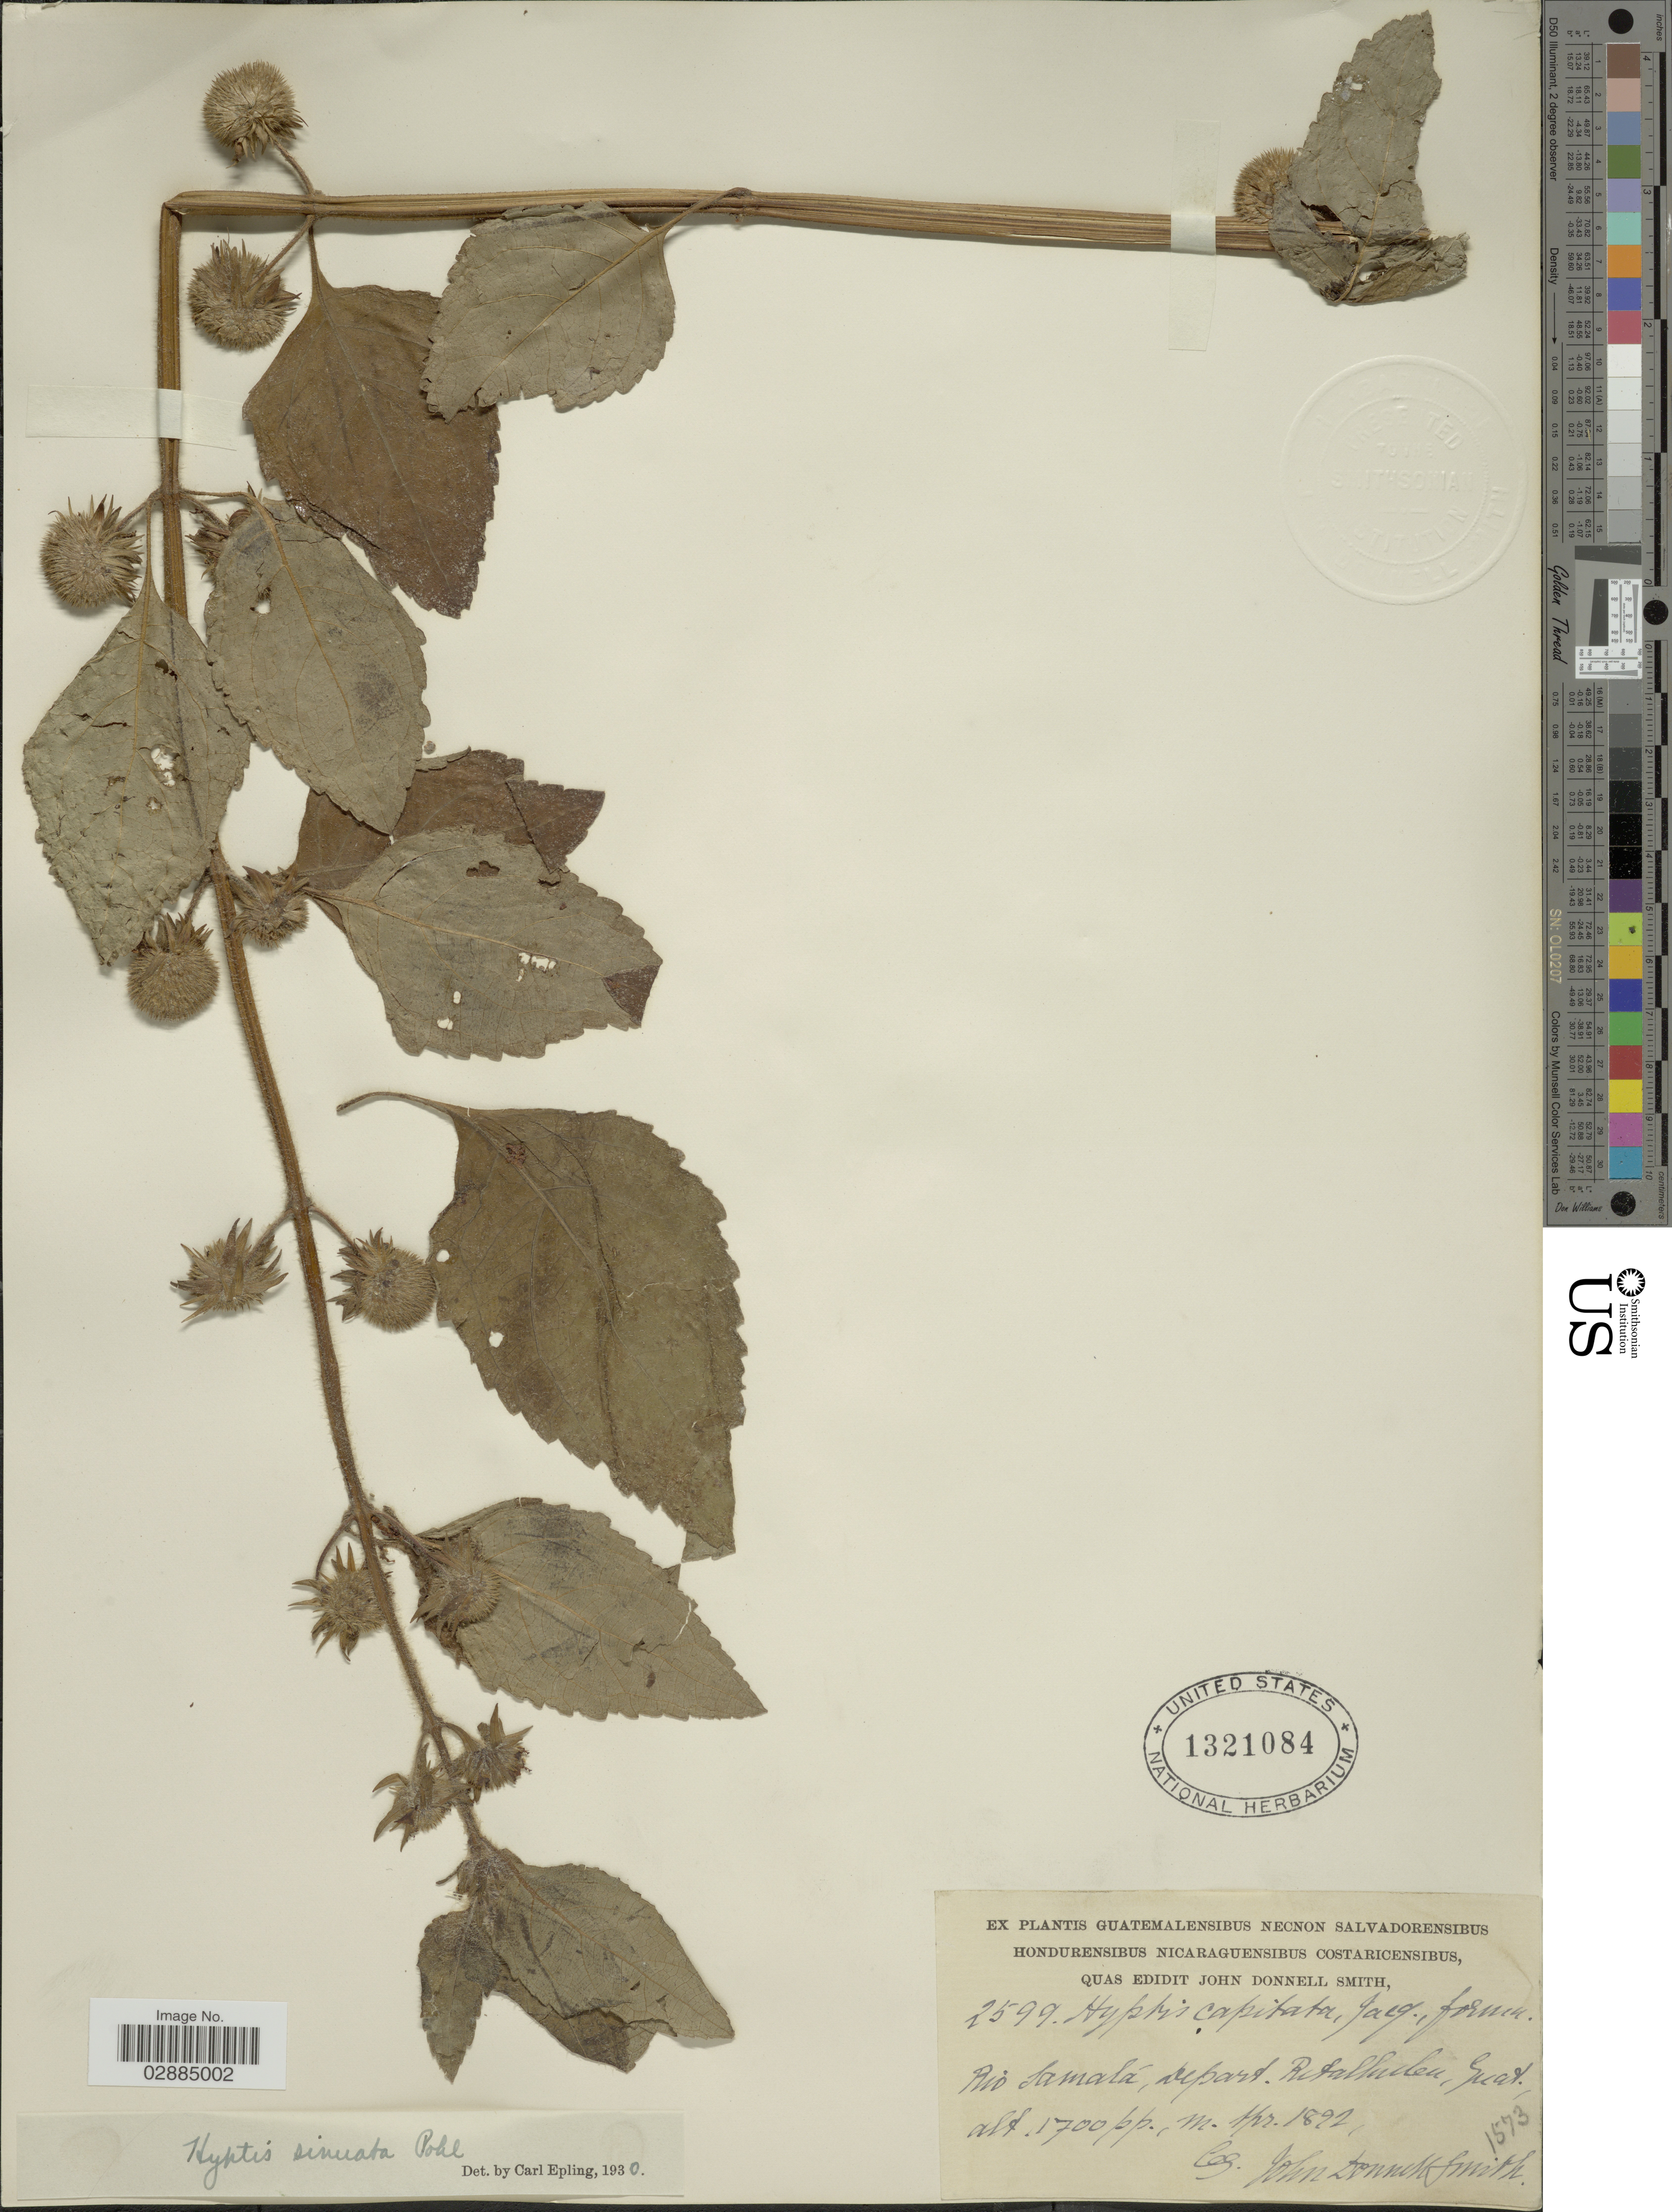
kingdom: Plantae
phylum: Tracheophyta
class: Magnoliopsida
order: Lamiales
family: Lamiaceae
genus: Hyptis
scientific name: Hyptis sinuata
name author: Pohl ex Benth.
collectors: J. Donnell Smith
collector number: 2599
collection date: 1892-04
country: Guatemala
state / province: Retalhuleu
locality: Rio Samalá, Depart. Retalhuleu.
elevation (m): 518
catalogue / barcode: US 1321084